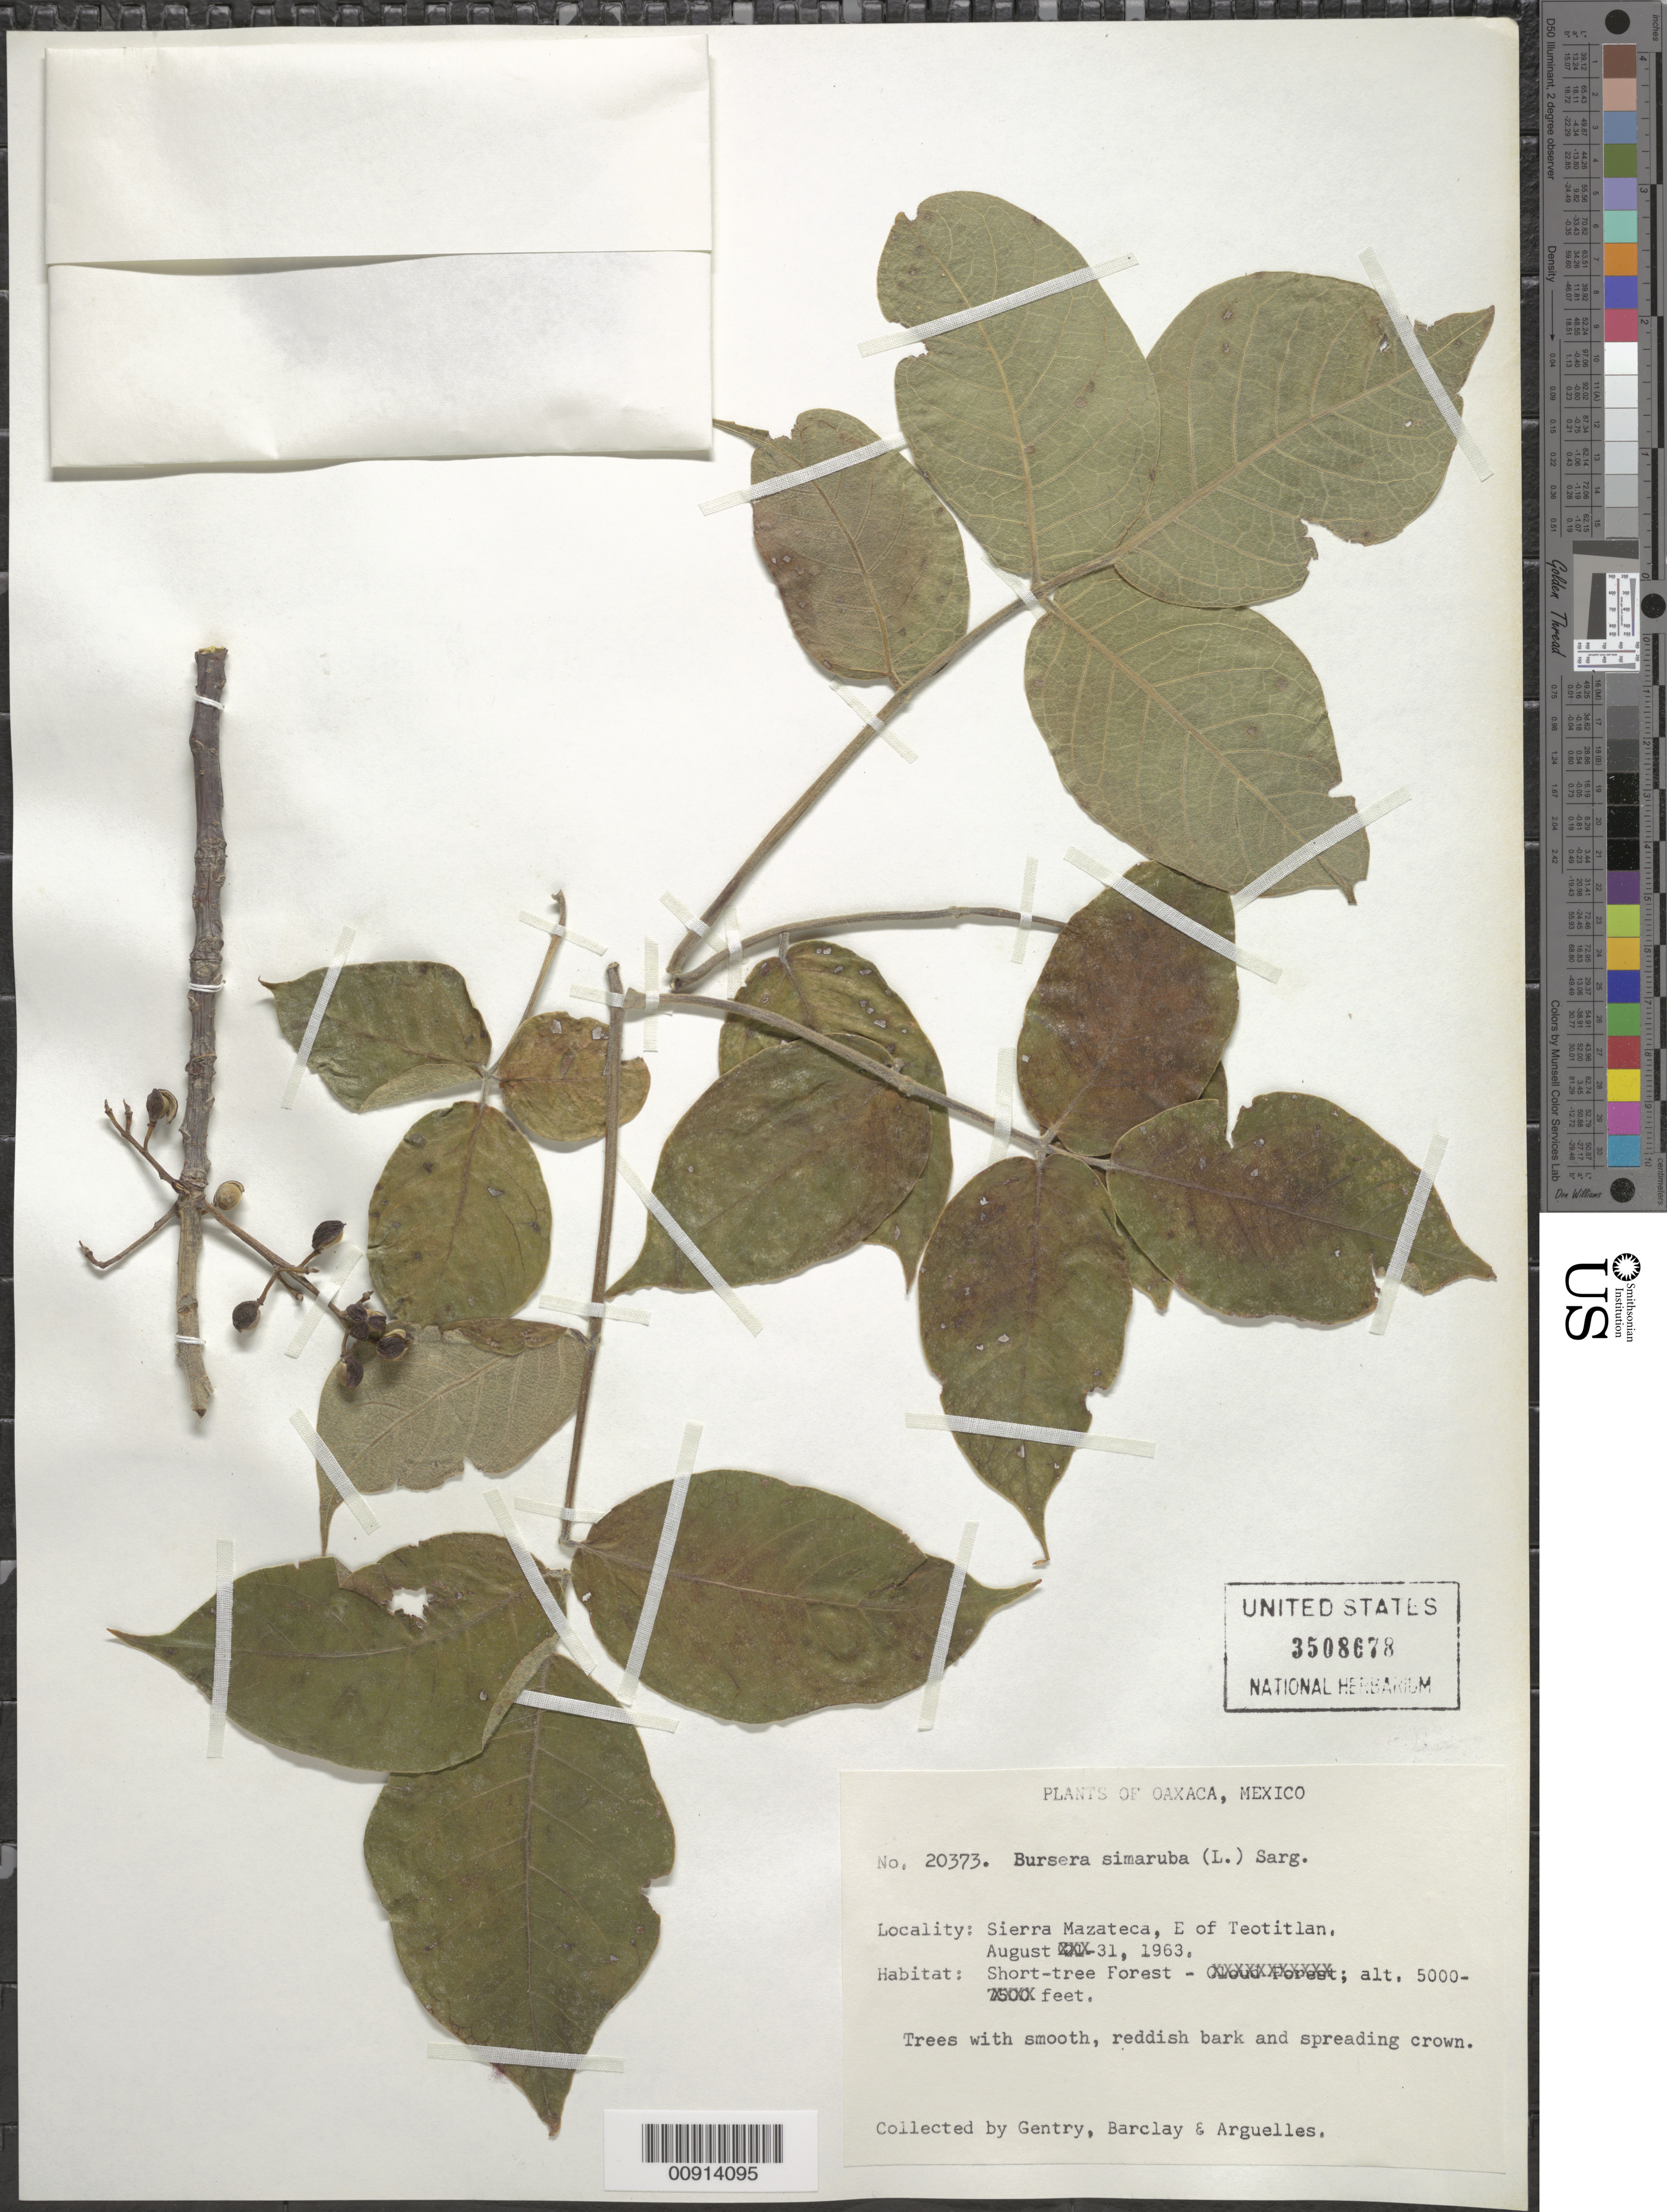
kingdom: Plantae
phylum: Tracheophyta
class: Magnoliopsida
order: Sapindales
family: Burseraceae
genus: Bursera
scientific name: Bursera simaruba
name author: (L.) Sarg.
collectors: Gentry, --, -- Barclay & Arguelles, --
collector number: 20373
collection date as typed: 31 Aug 1963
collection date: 1963-08-31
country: Mexico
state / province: Oaxaca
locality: Sierra Mazateca, E of Teotitlán, Oaxaca.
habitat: Short-tree Forest.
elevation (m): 1524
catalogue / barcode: US 3508678